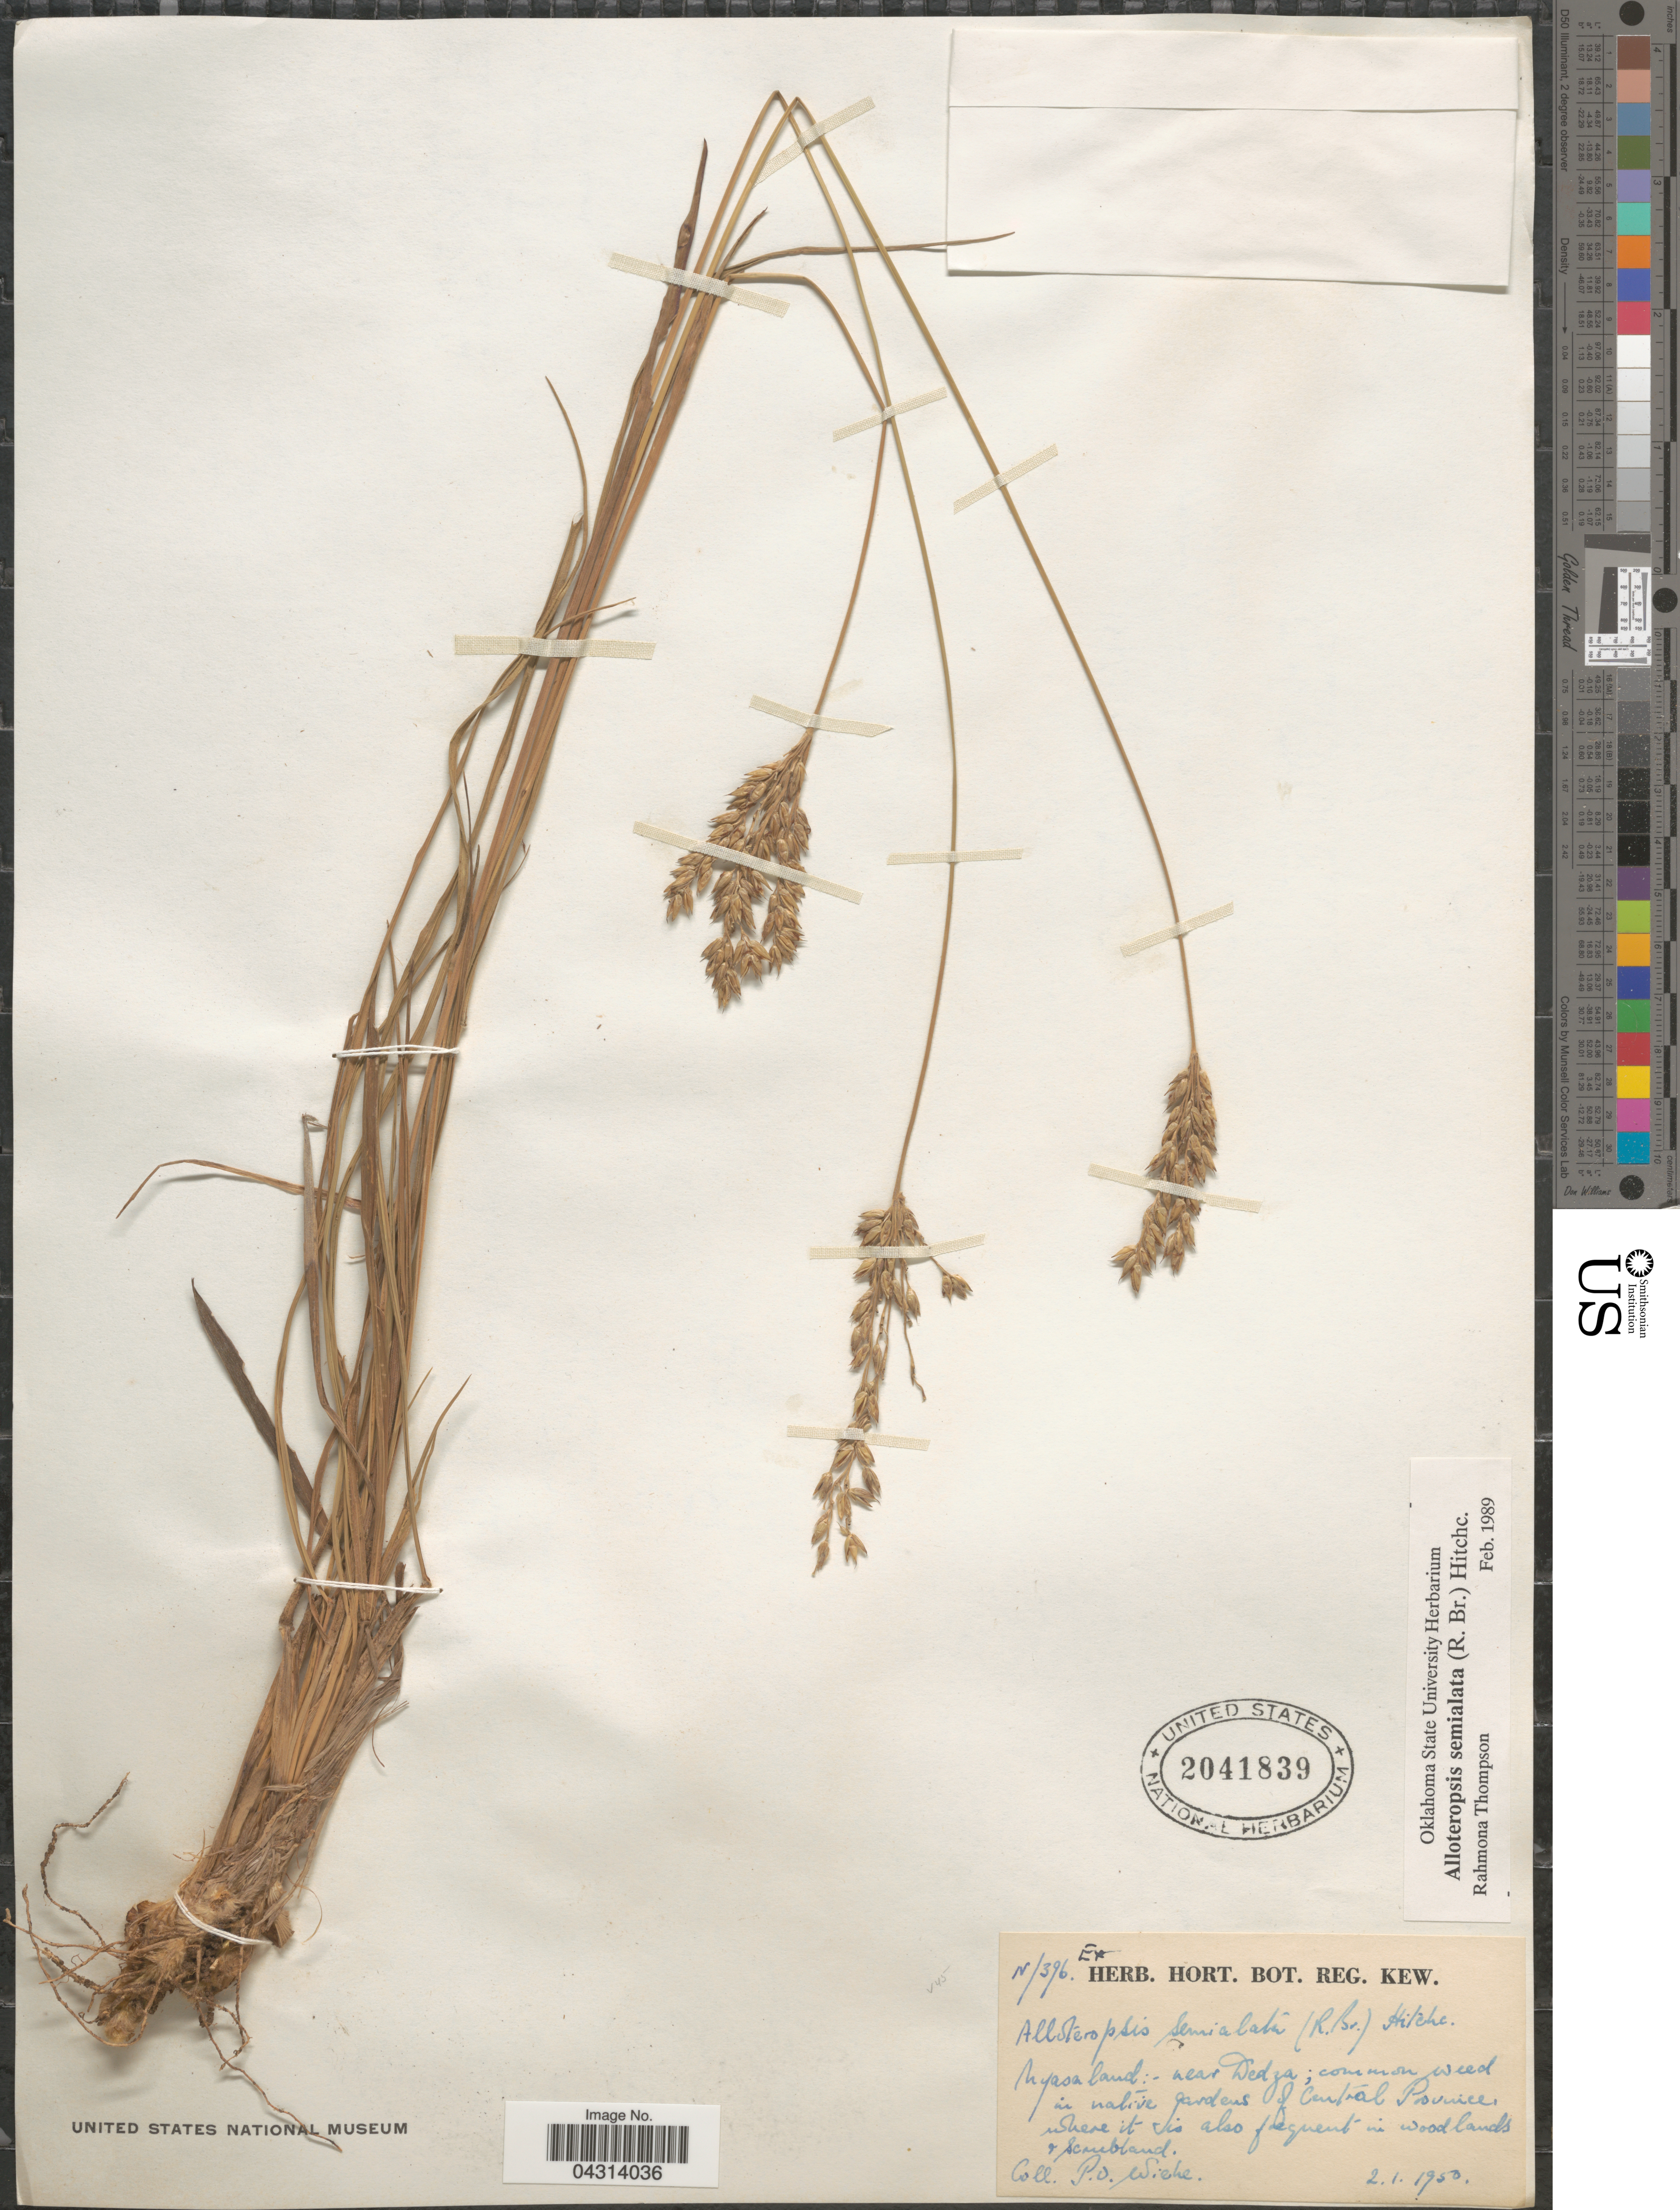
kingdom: Plantae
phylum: Tracheophyta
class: Liliopsida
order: Poales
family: Poaceae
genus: Alloteropsis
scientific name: Alloteropsis semialata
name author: (R. Br.) Hitchc.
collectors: P. Wiehe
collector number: N/396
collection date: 1950-01-02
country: Malawi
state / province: Central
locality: Nyasaland: - near Dedza; common weed in native gardens of Central Province, where it is also frequent in woodlands.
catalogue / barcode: US 2041839